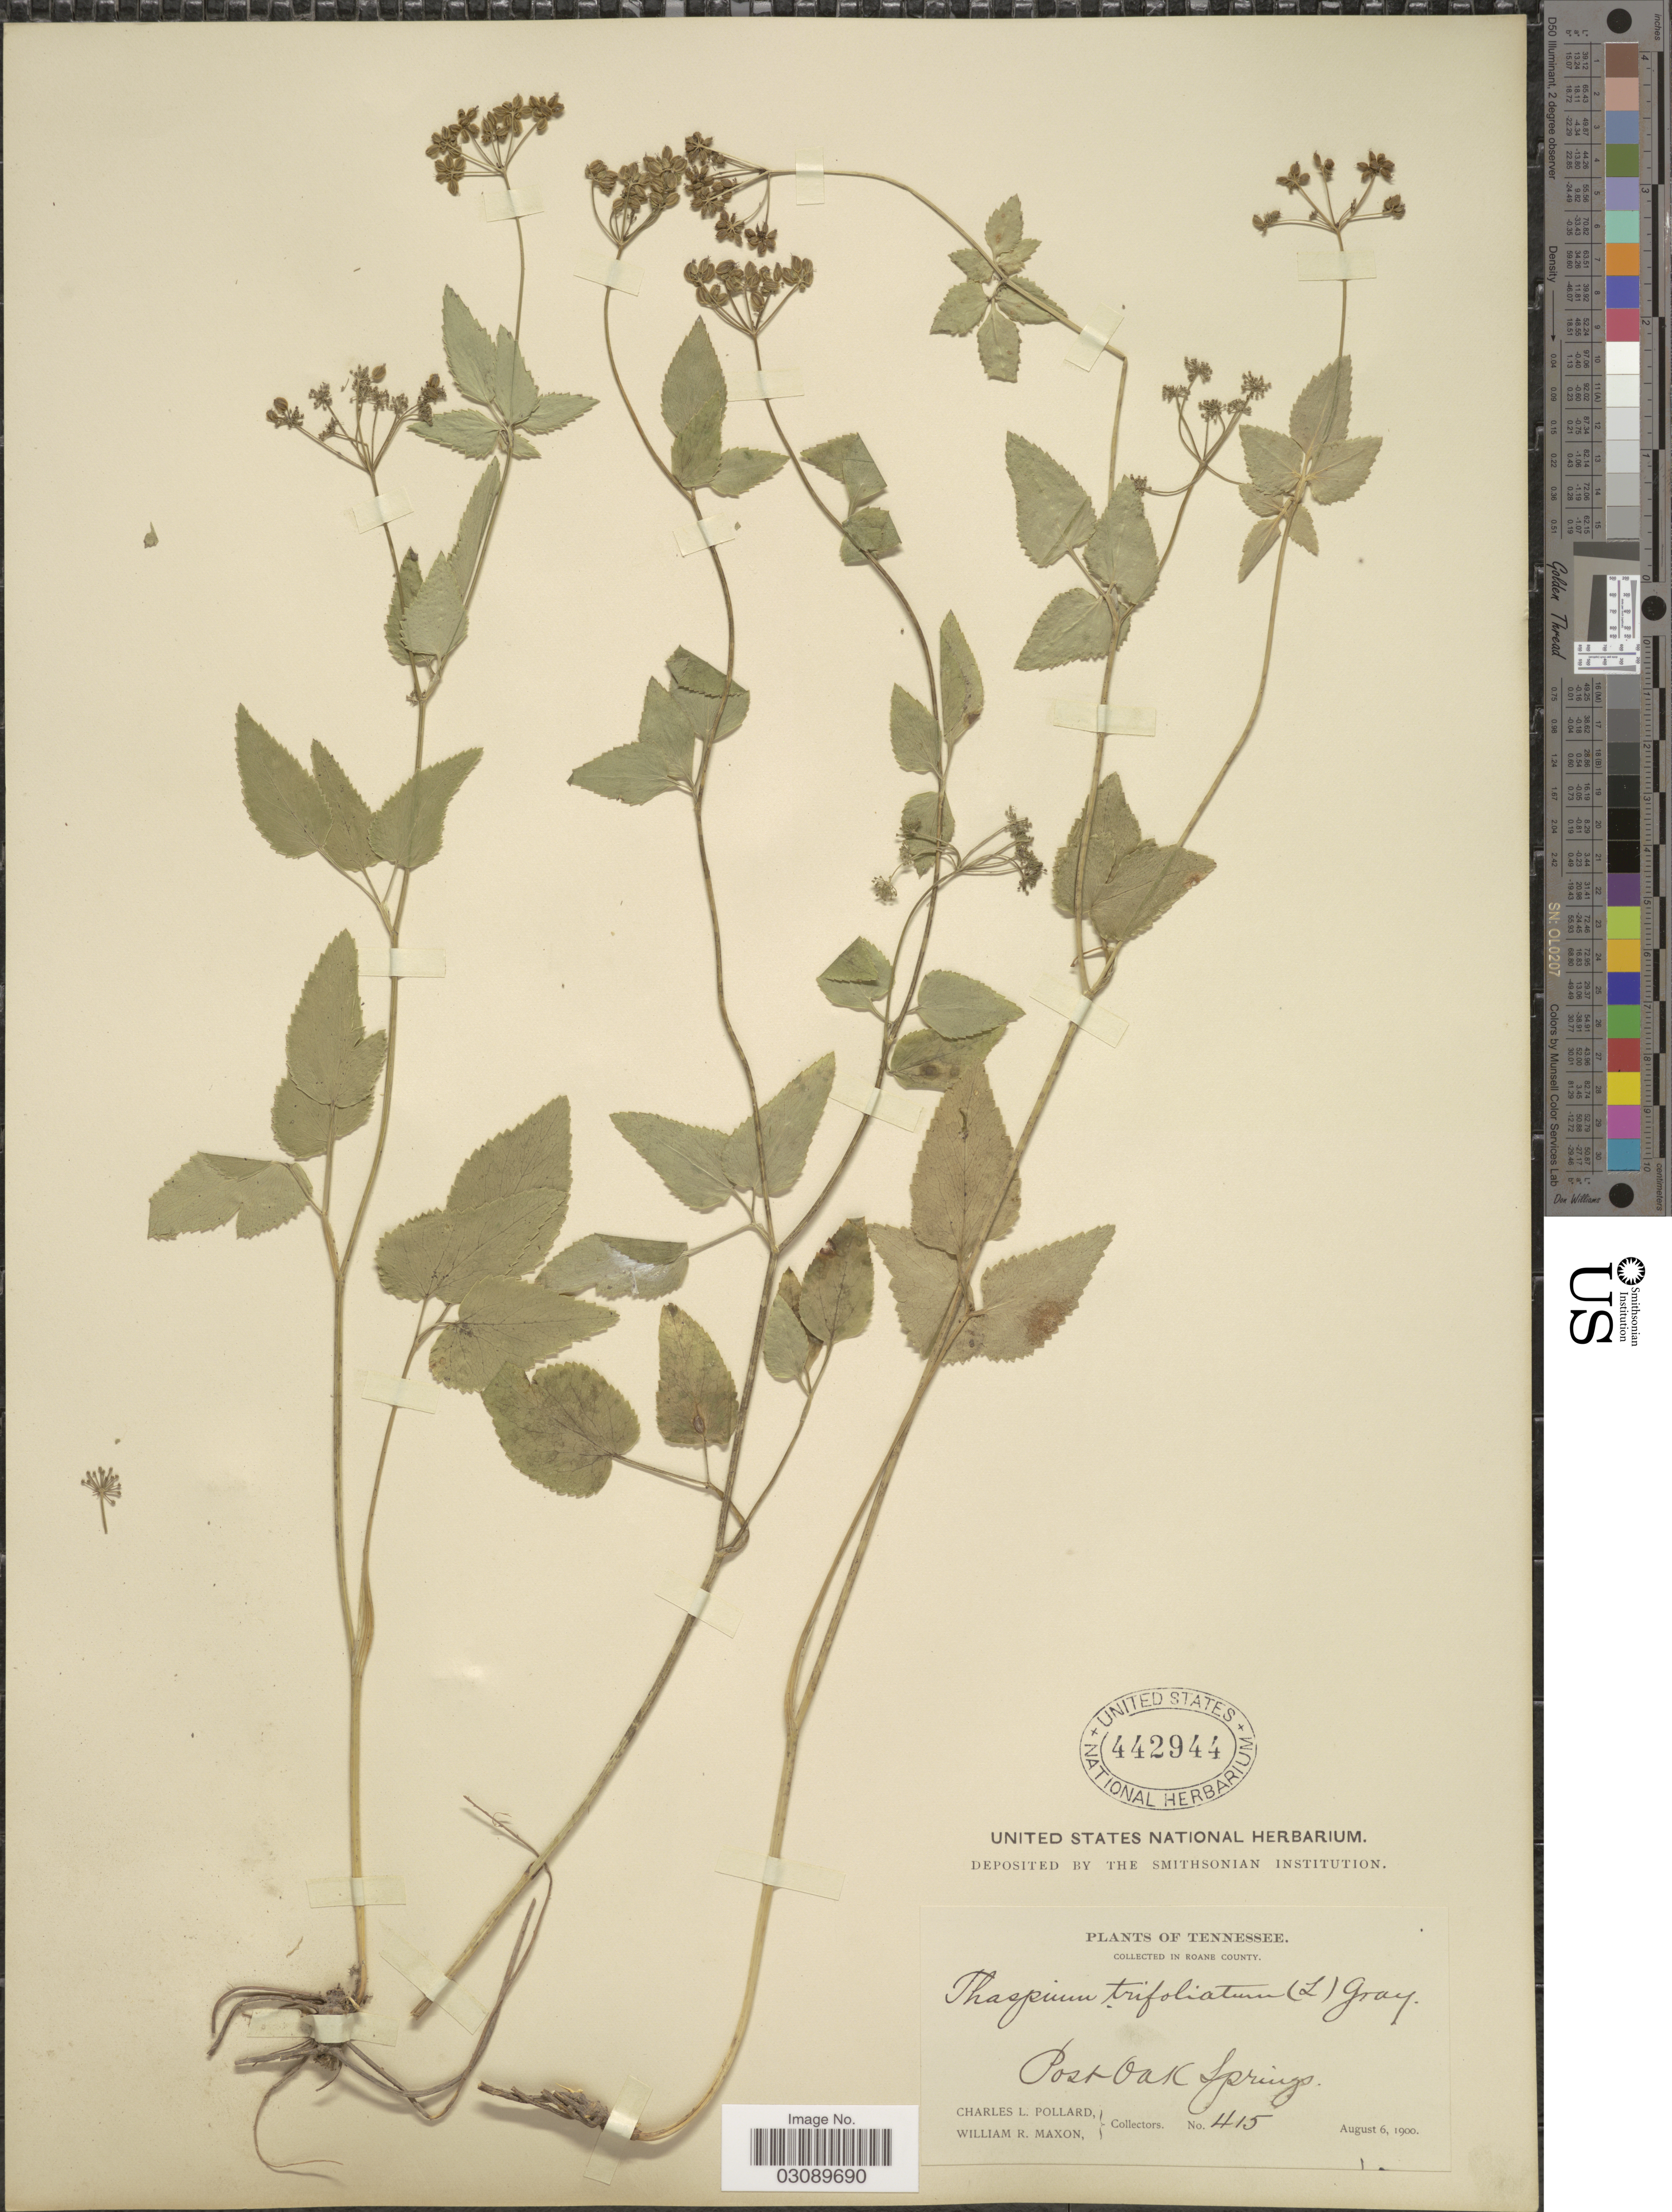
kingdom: Plantae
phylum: Tracheophyta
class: Magnoliopsida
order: Apiales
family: Apiaceae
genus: Thaspium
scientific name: Thaspium trifoliatum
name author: (L.) A. Gray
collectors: C. L. Pollard & W. R. Maxon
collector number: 415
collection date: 1900-08-06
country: United States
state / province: Tennessee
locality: Roane County. Post Oak Springs.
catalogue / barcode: US 442944